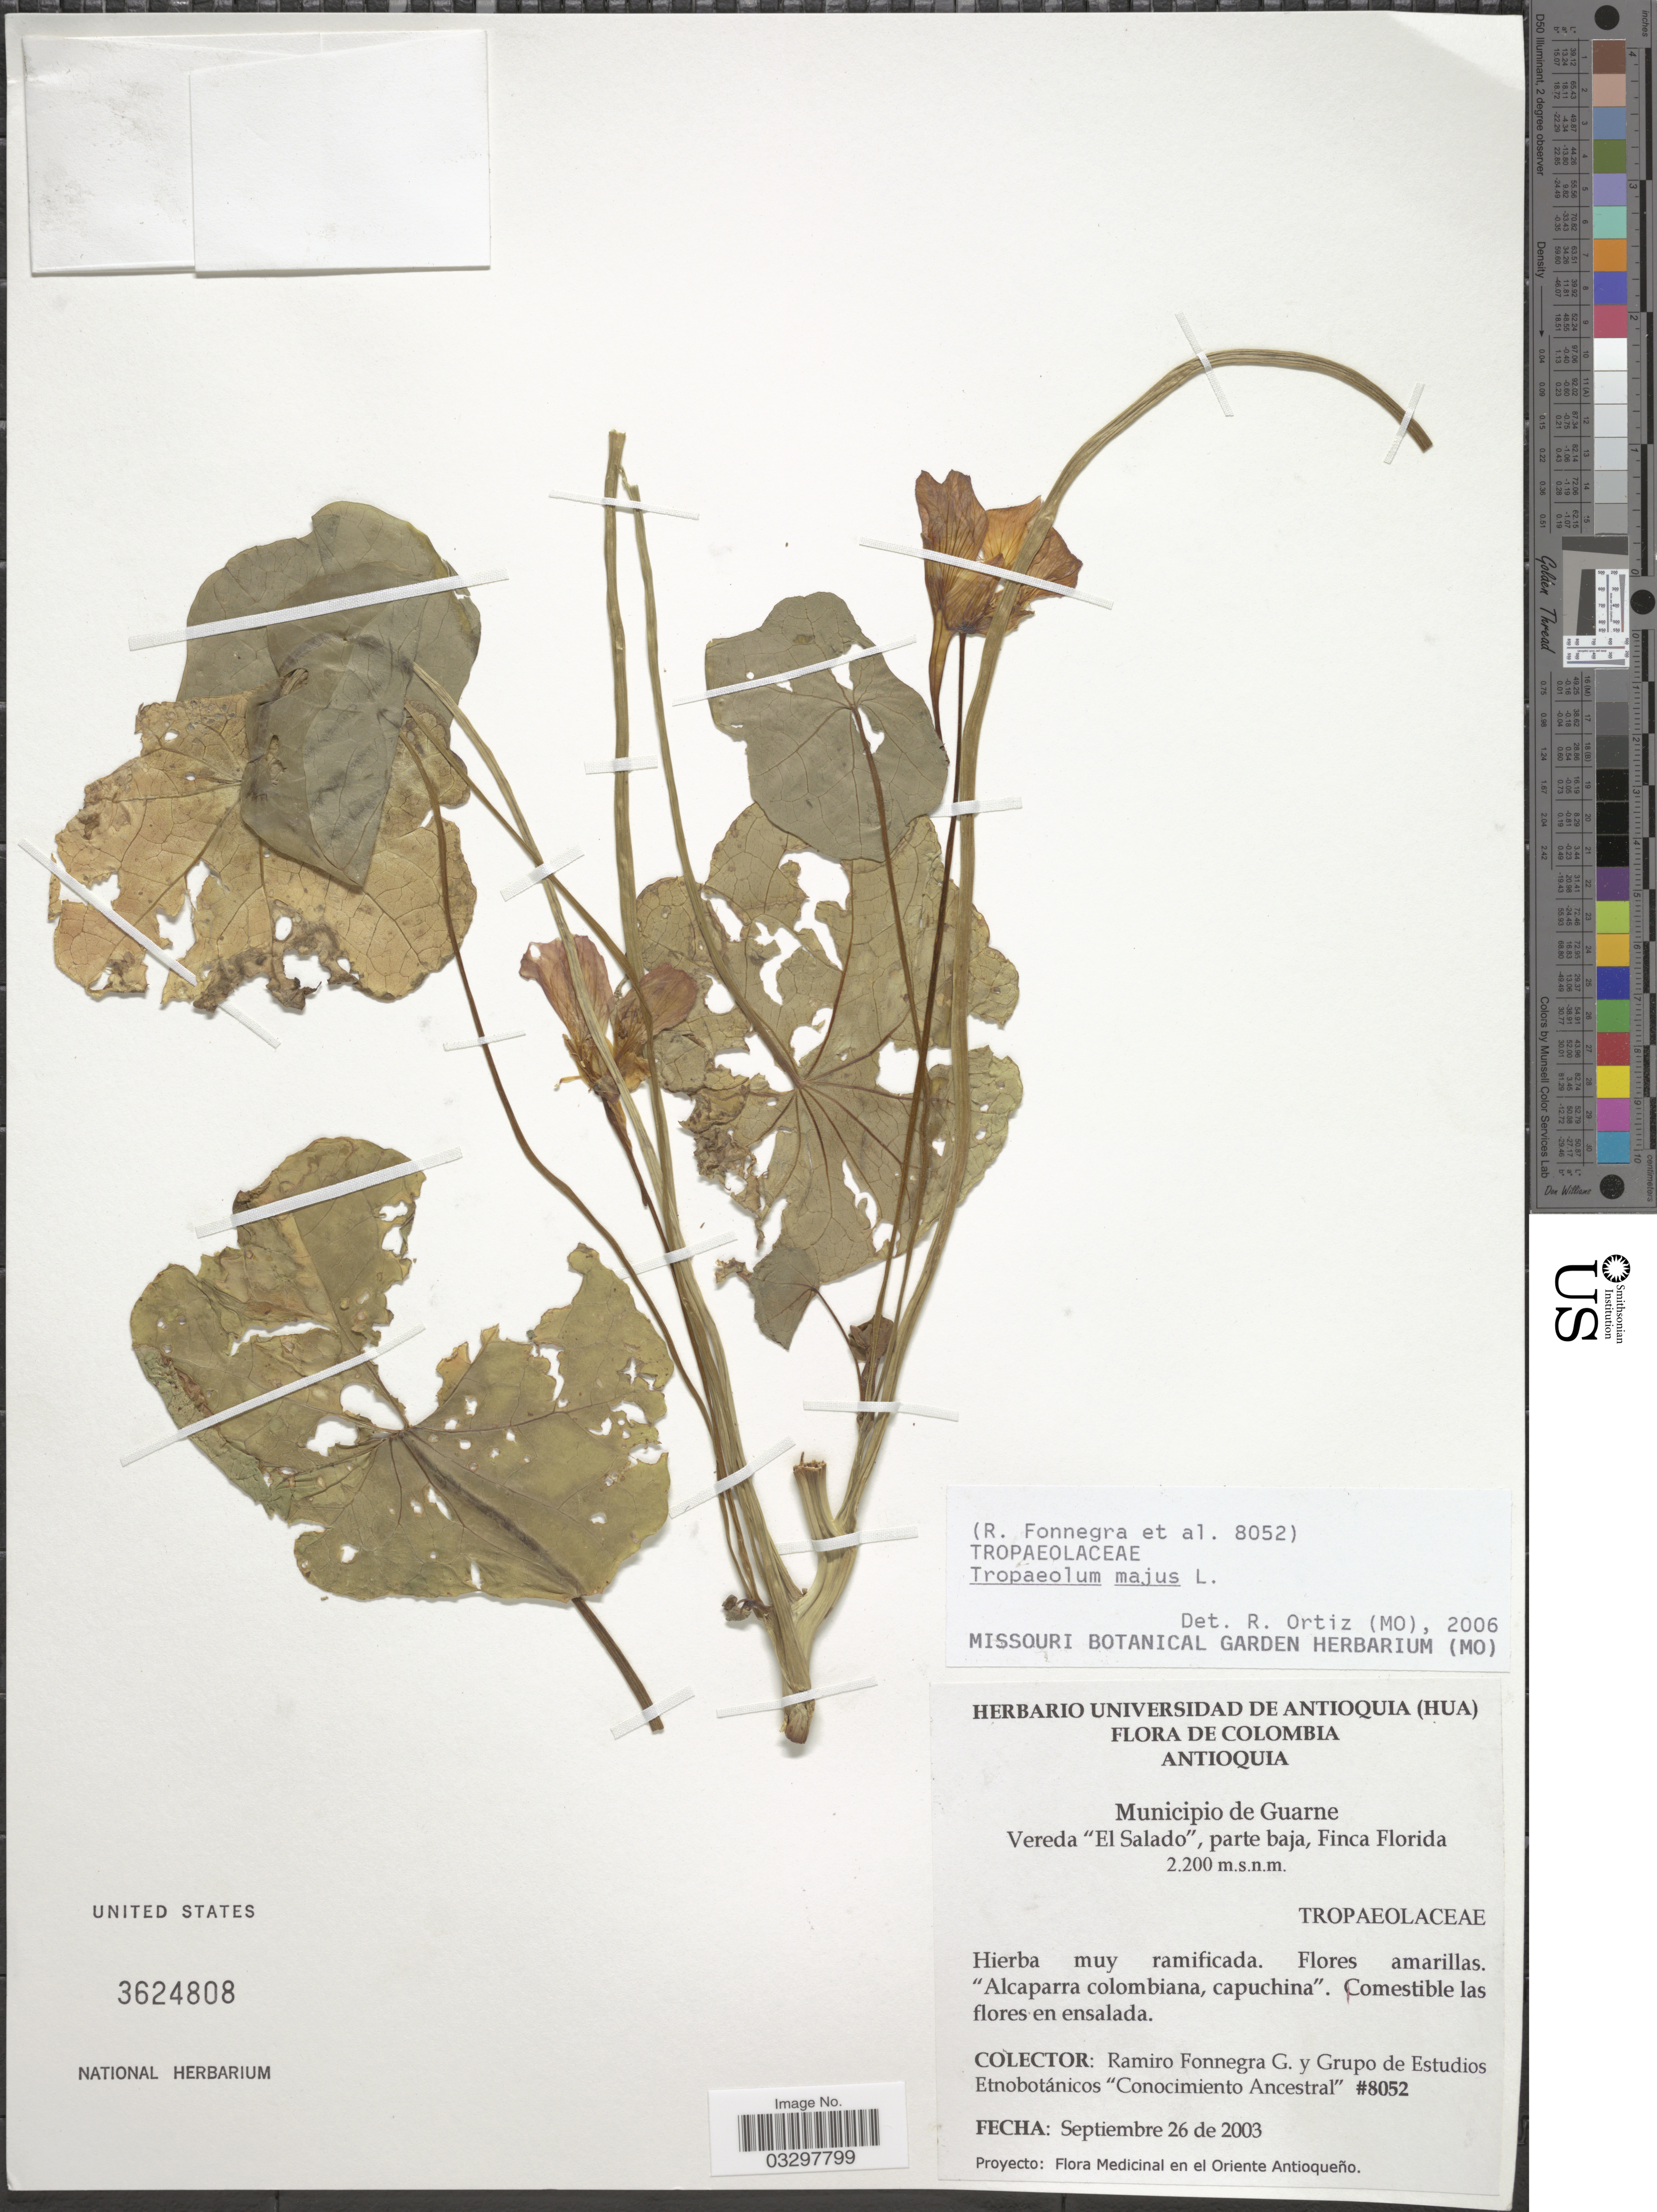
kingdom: Plantae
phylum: Tracheophyta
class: Magnoliopsida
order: Brassicales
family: Tropaeolaceae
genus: Tropaeolum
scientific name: Tropaeolum majus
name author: L.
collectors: R. Fonnegra G. & Grupo de estudios etnobotánicos Conocimiento Ancestral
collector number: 8052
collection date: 2003-09-26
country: Colombia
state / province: Antioquia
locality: Municipio de Guarne, Vereda "El Salado", parte baja, Finca Florida.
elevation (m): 2200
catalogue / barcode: US 3624808